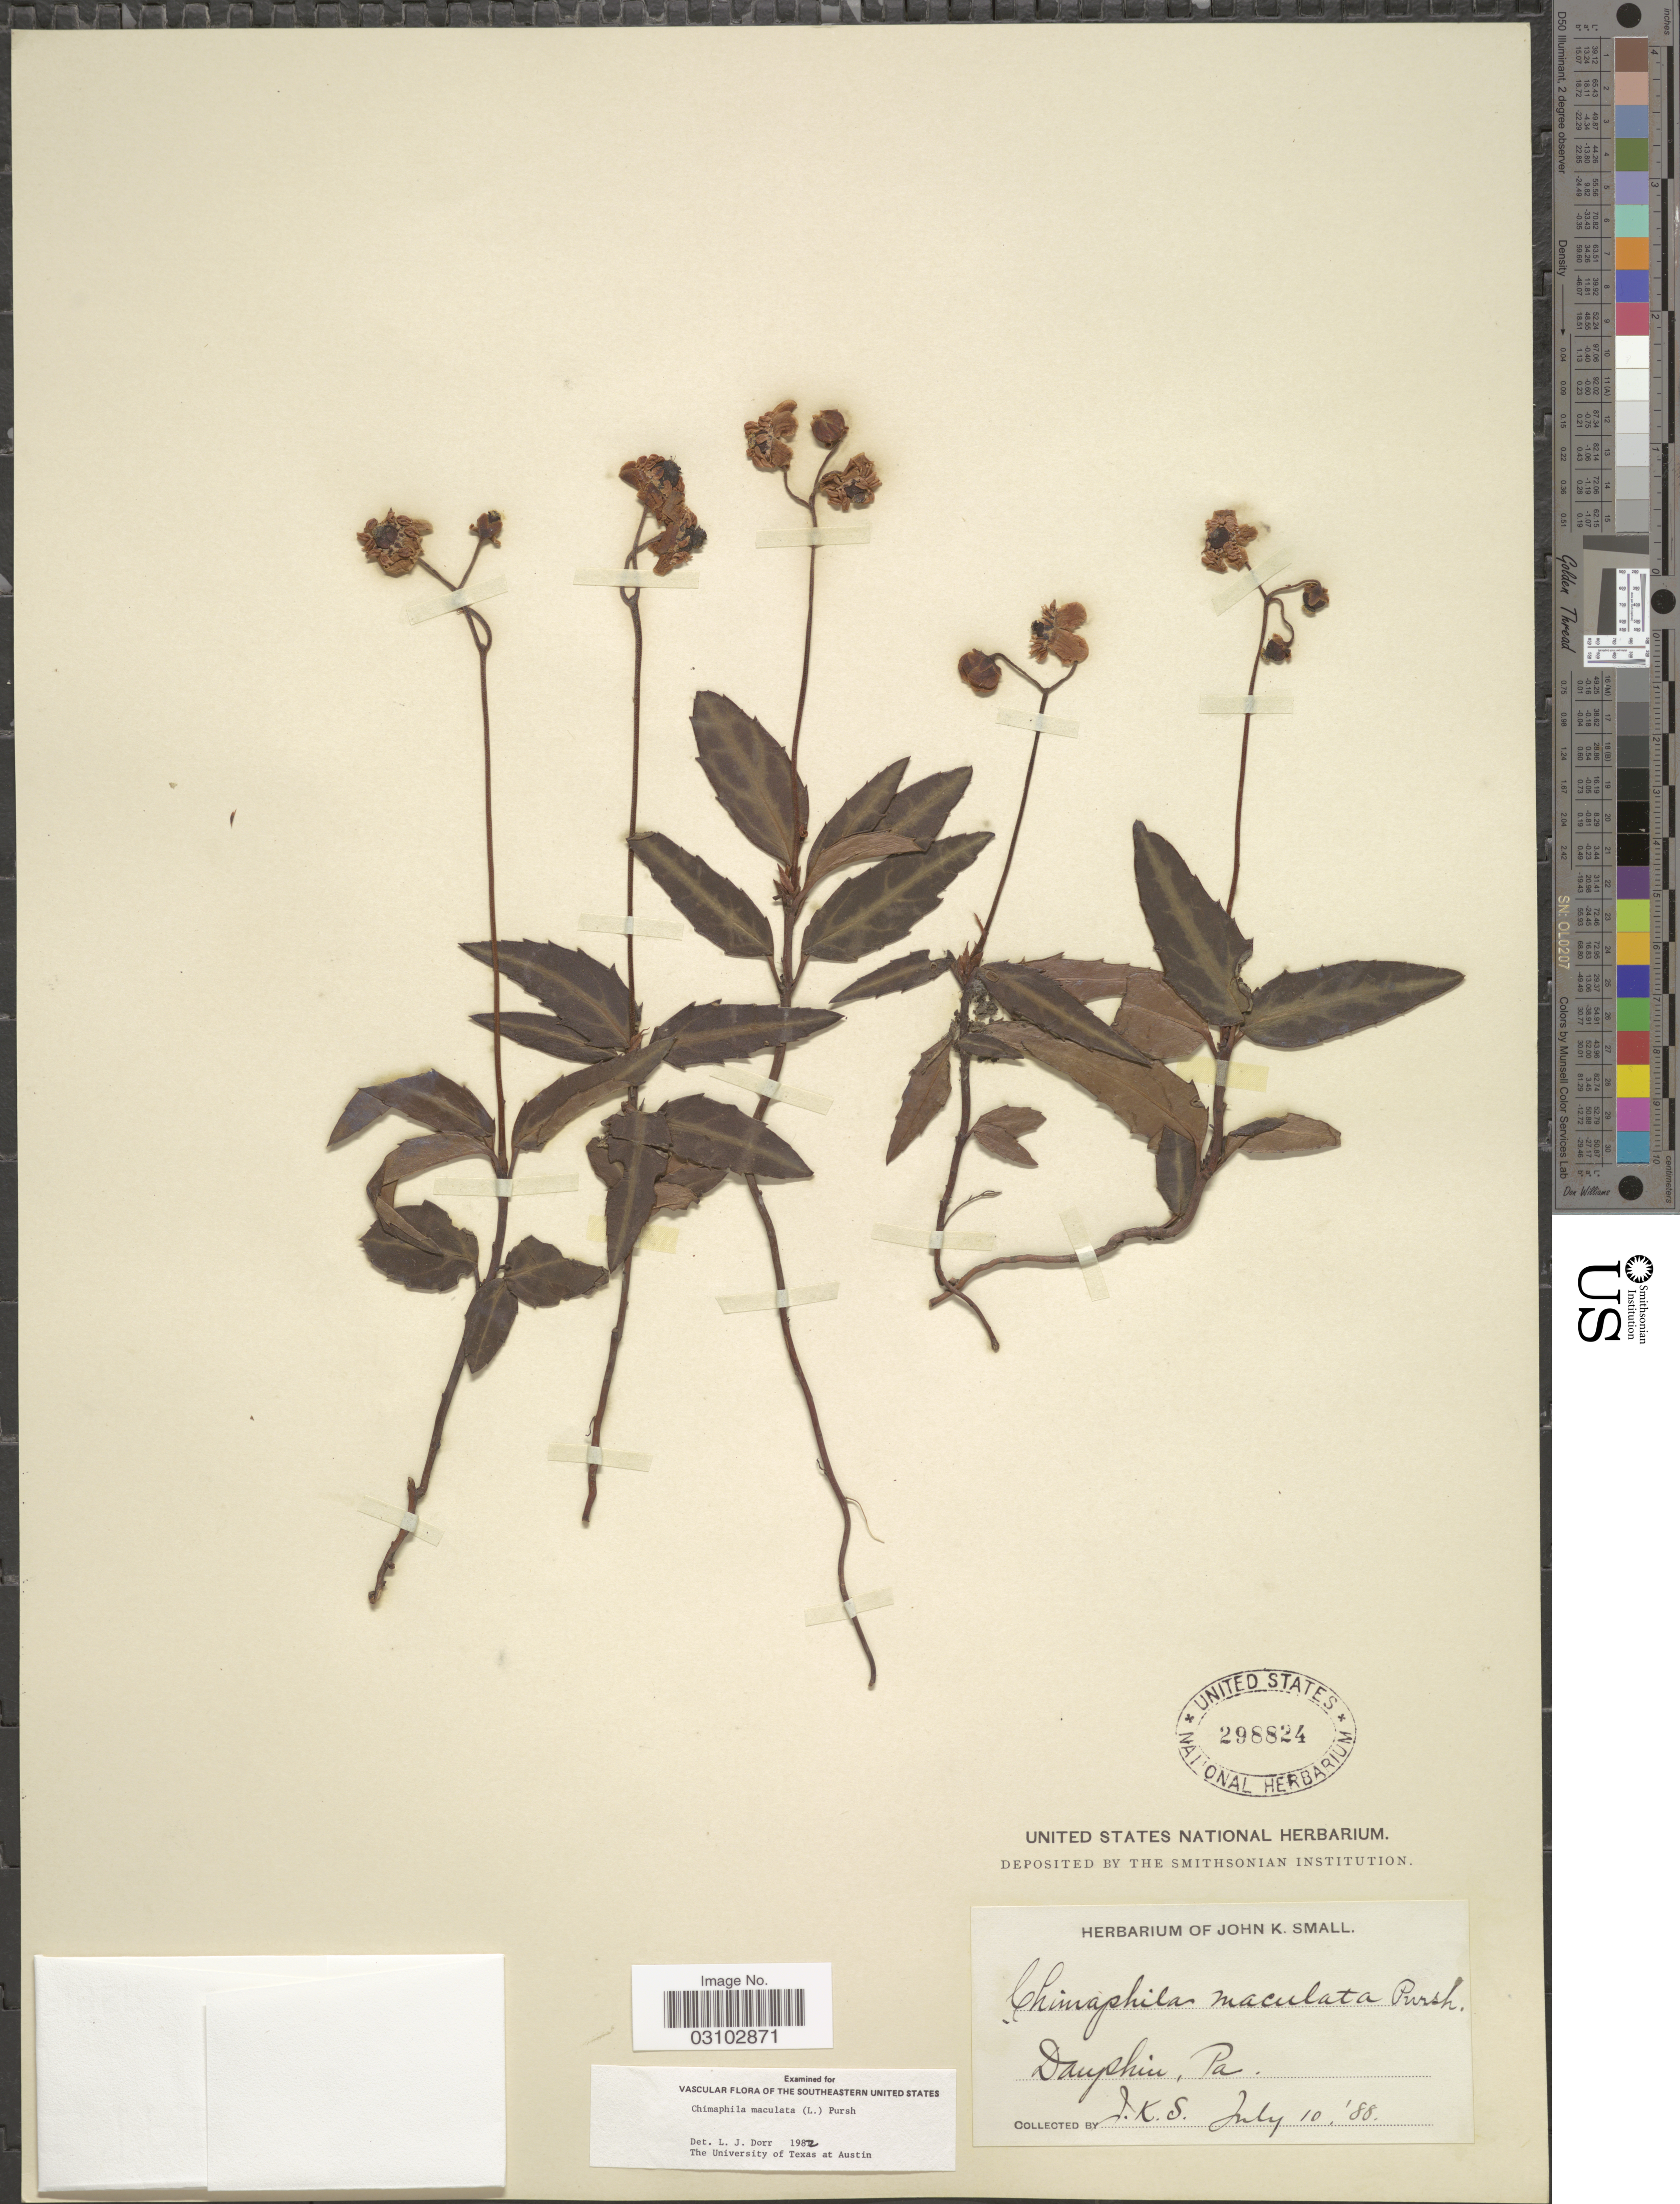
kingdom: Plantae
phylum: Tracheophyta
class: Magnoliopsida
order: Ericales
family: Ericaceae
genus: Chimaphila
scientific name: Chimaphila maculata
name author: (L.) Pursh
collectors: J. K. Small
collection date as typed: Transcribed d/m/y: 10/7/88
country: United States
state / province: Pennsylvania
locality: Dauphin.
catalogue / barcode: US 298824